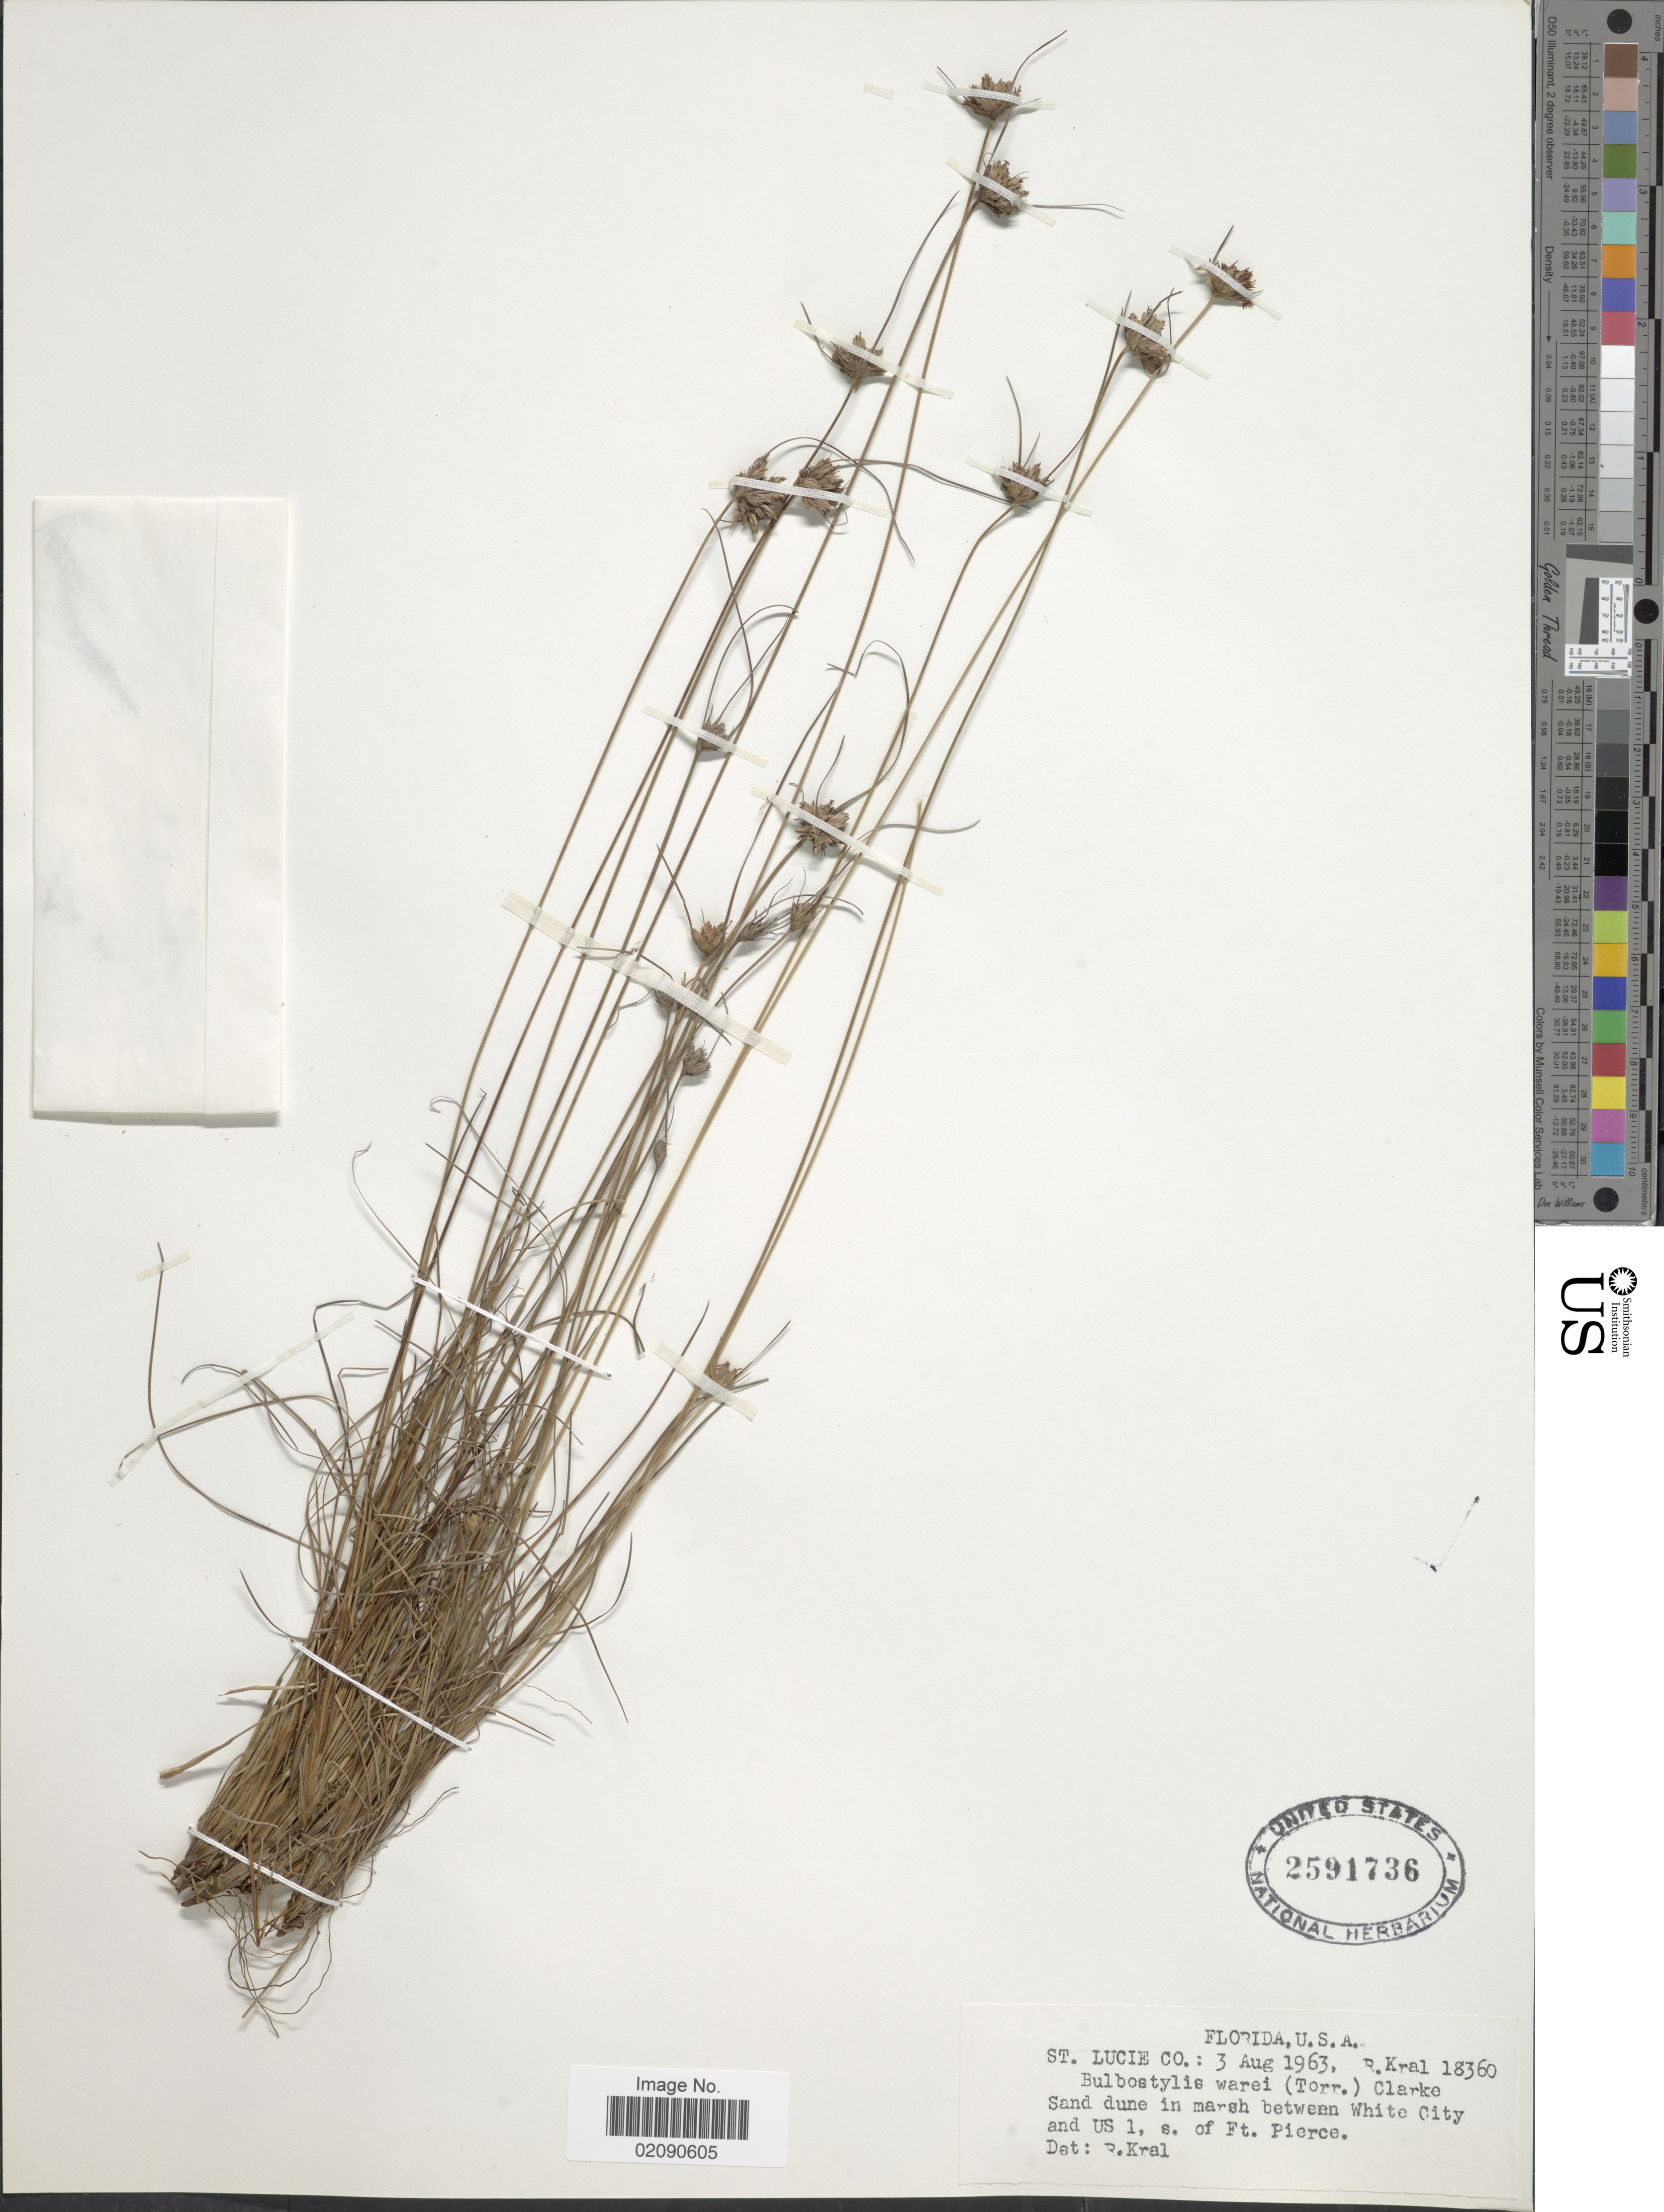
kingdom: Plantae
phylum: Tracheophyta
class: Liliopsida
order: Poales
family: Cyperaceae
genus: Bulbostylis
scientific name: Bulbostylis warei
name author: (Torr.) C.B. Clarke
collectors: R. Kral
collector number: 18360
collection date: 1963-08-03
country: United States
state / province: Florida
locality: St. Lucie Co. Sand dune in marsh between White City and US 1, s. of Ft. Pierce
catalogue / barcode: US 2591736